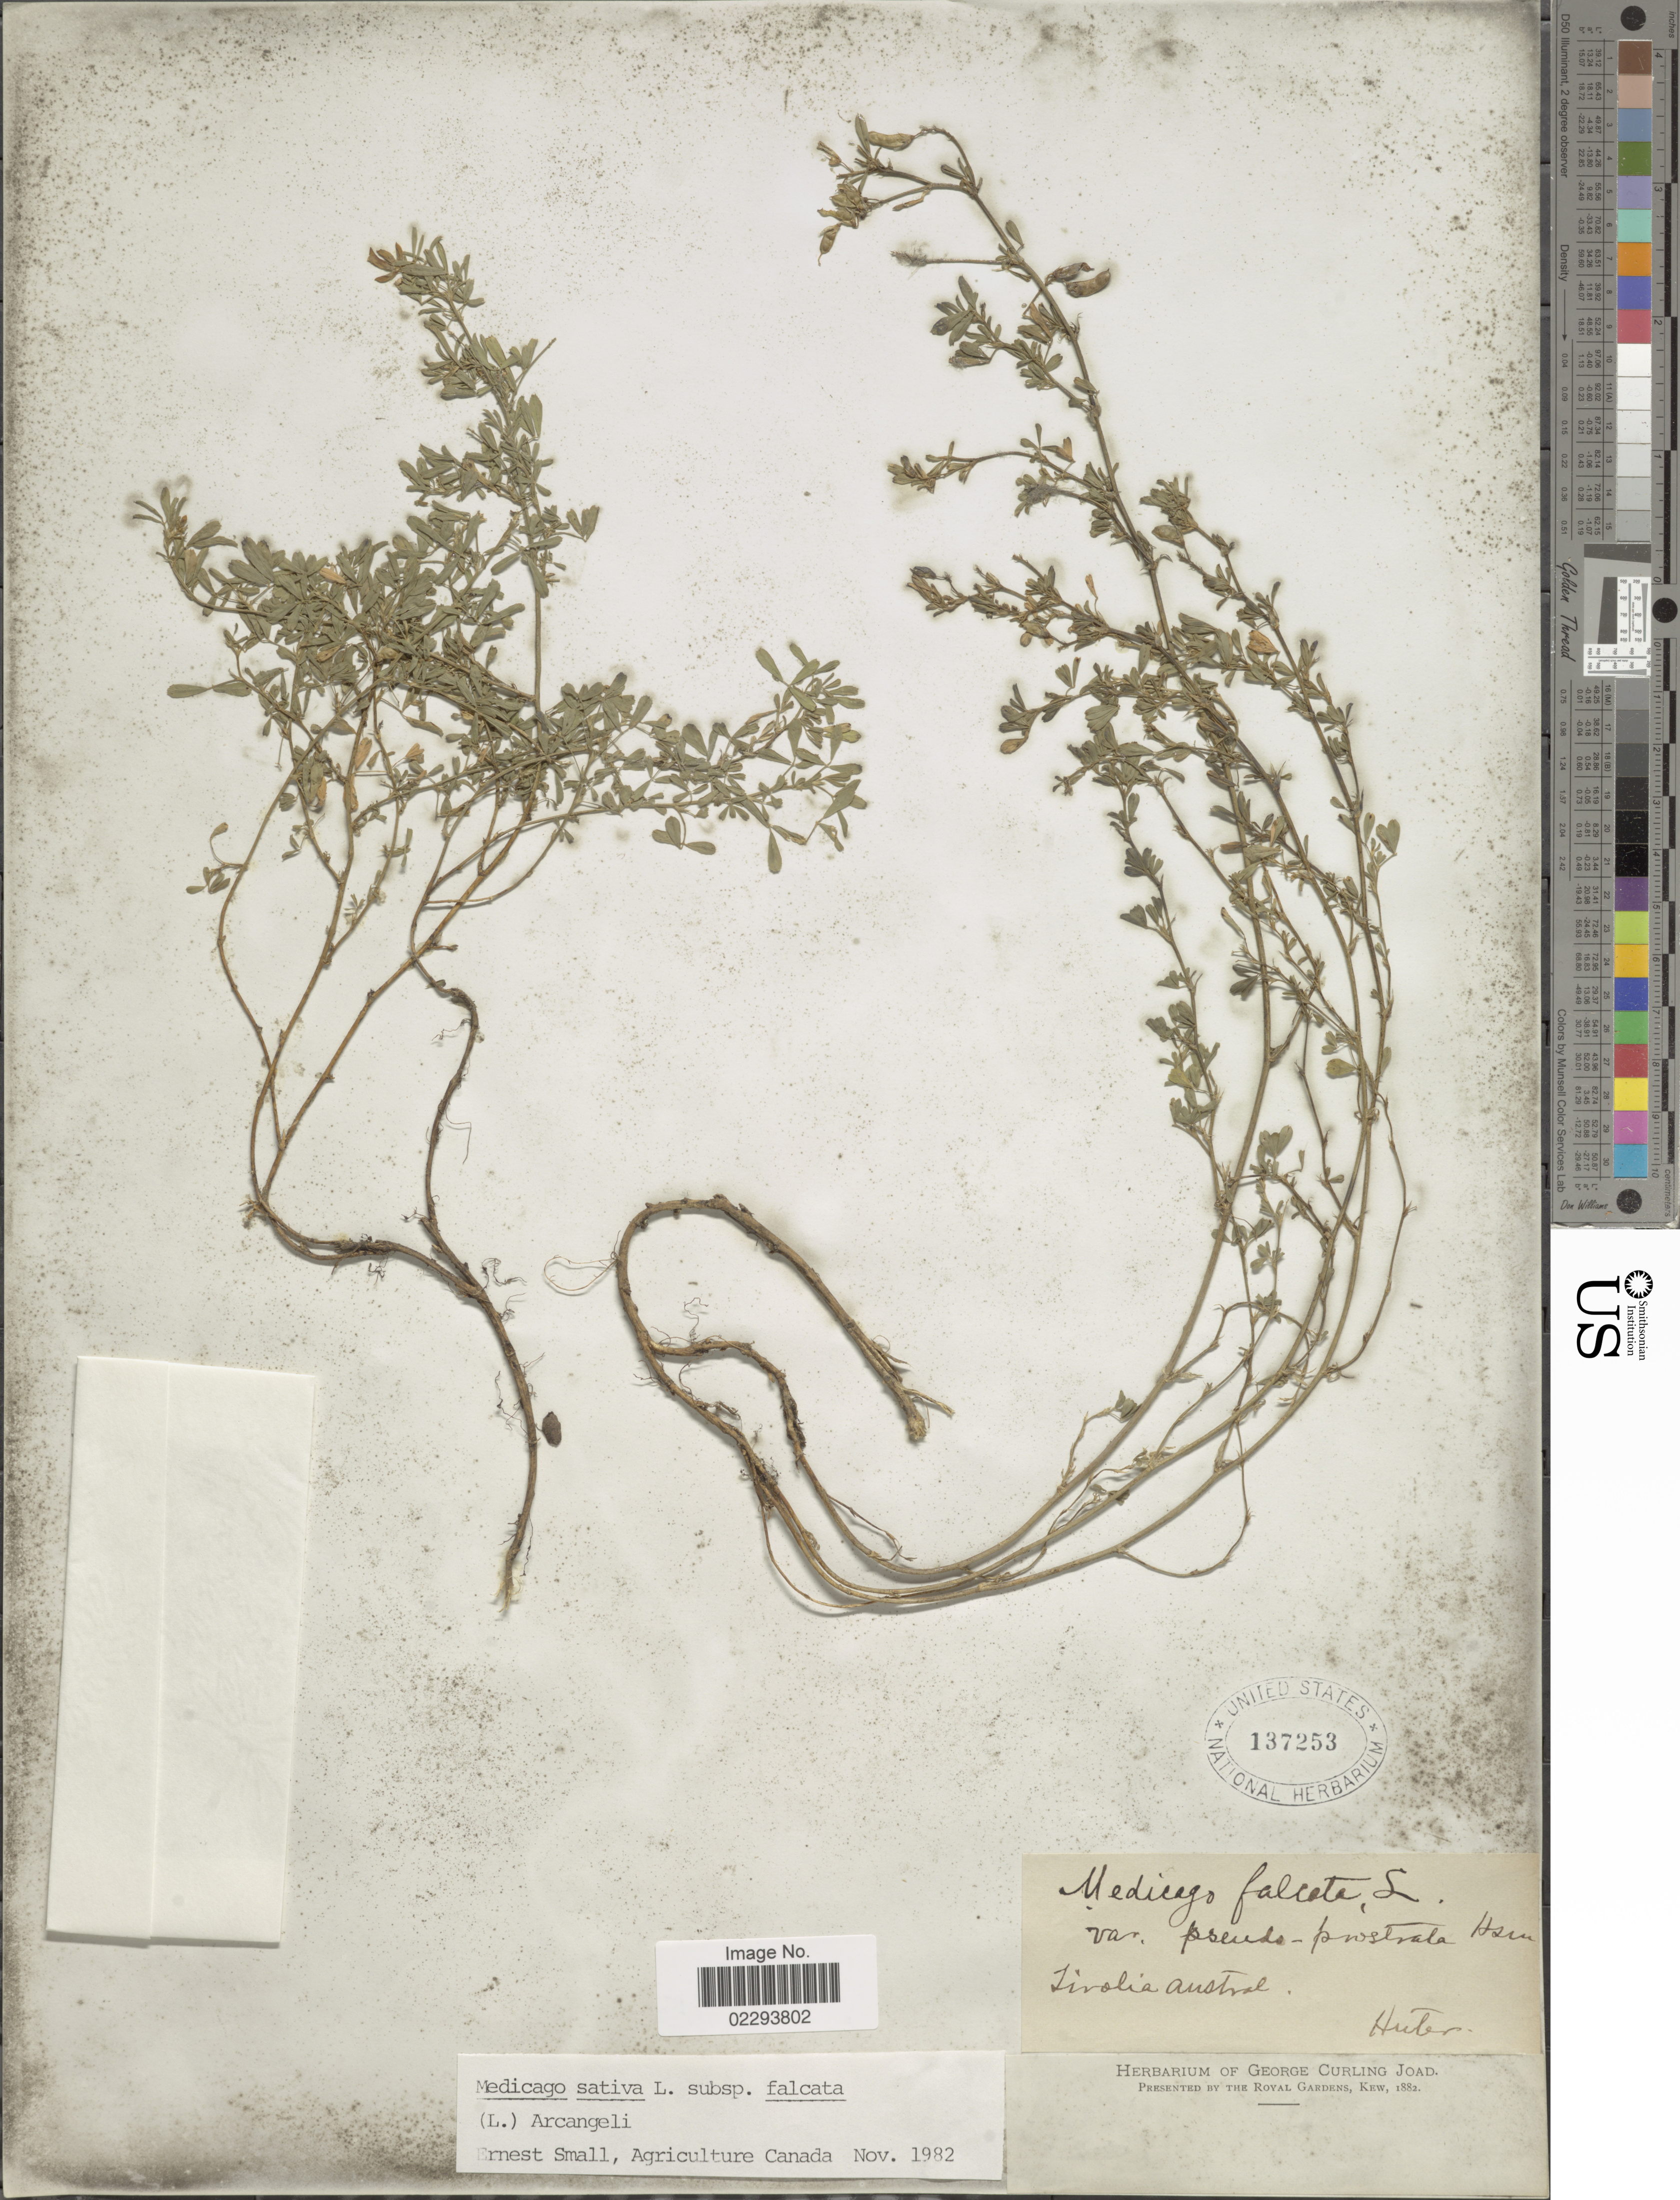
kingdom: Plantae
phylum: Tracheophyta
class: Magnoliopsida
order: Fabales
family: Fabaceae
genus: Medicago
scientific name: Medicago sativa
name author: L.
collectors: -. Huter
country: Austria / Italy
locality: Tirol austral.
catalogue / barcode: US 137253